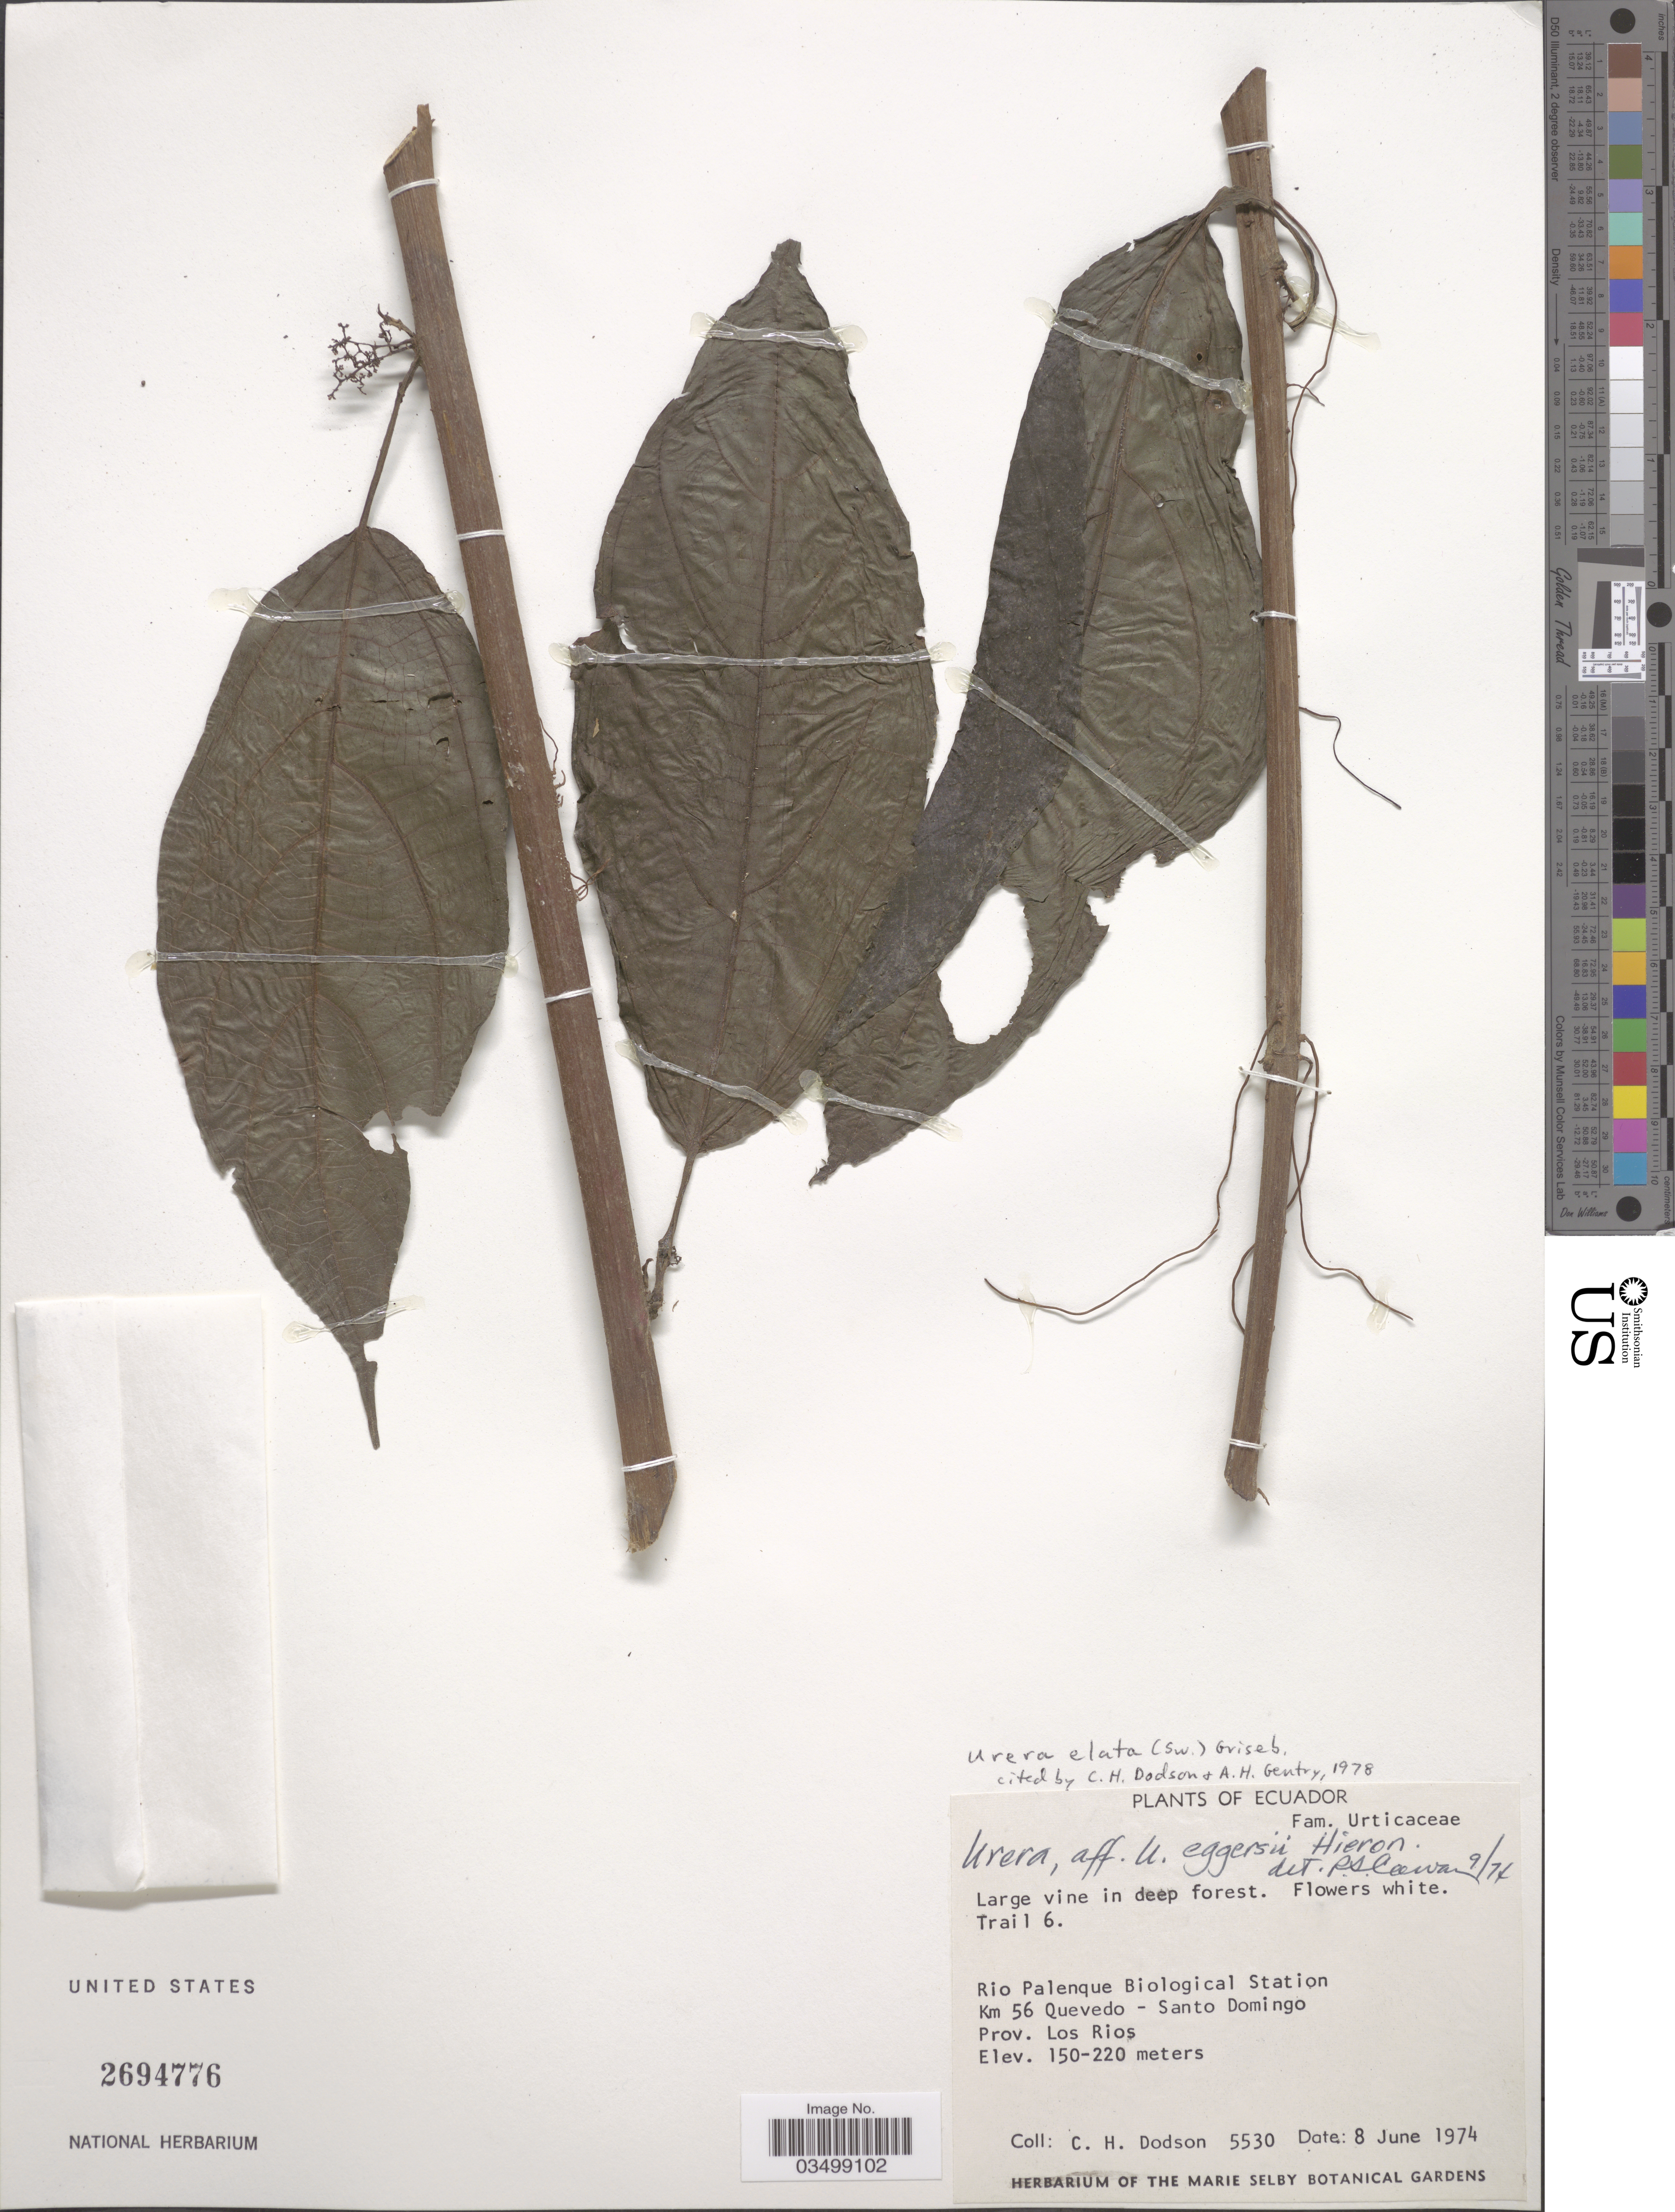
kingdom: Plantae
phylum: Tracheophyta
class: Magnoliopsida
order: Rosales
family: Urticaceae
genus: Urera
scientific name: Urera elata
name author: (Sw.) Griseb.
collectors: C. H. Dodson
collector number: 5530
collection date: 1974-06-08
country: Ecuador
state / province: Los Ríos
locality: Rio Palenque Biological Station. Km 56 Quevedo - Santo Domingo.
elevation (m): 150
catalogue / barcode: US 2694776